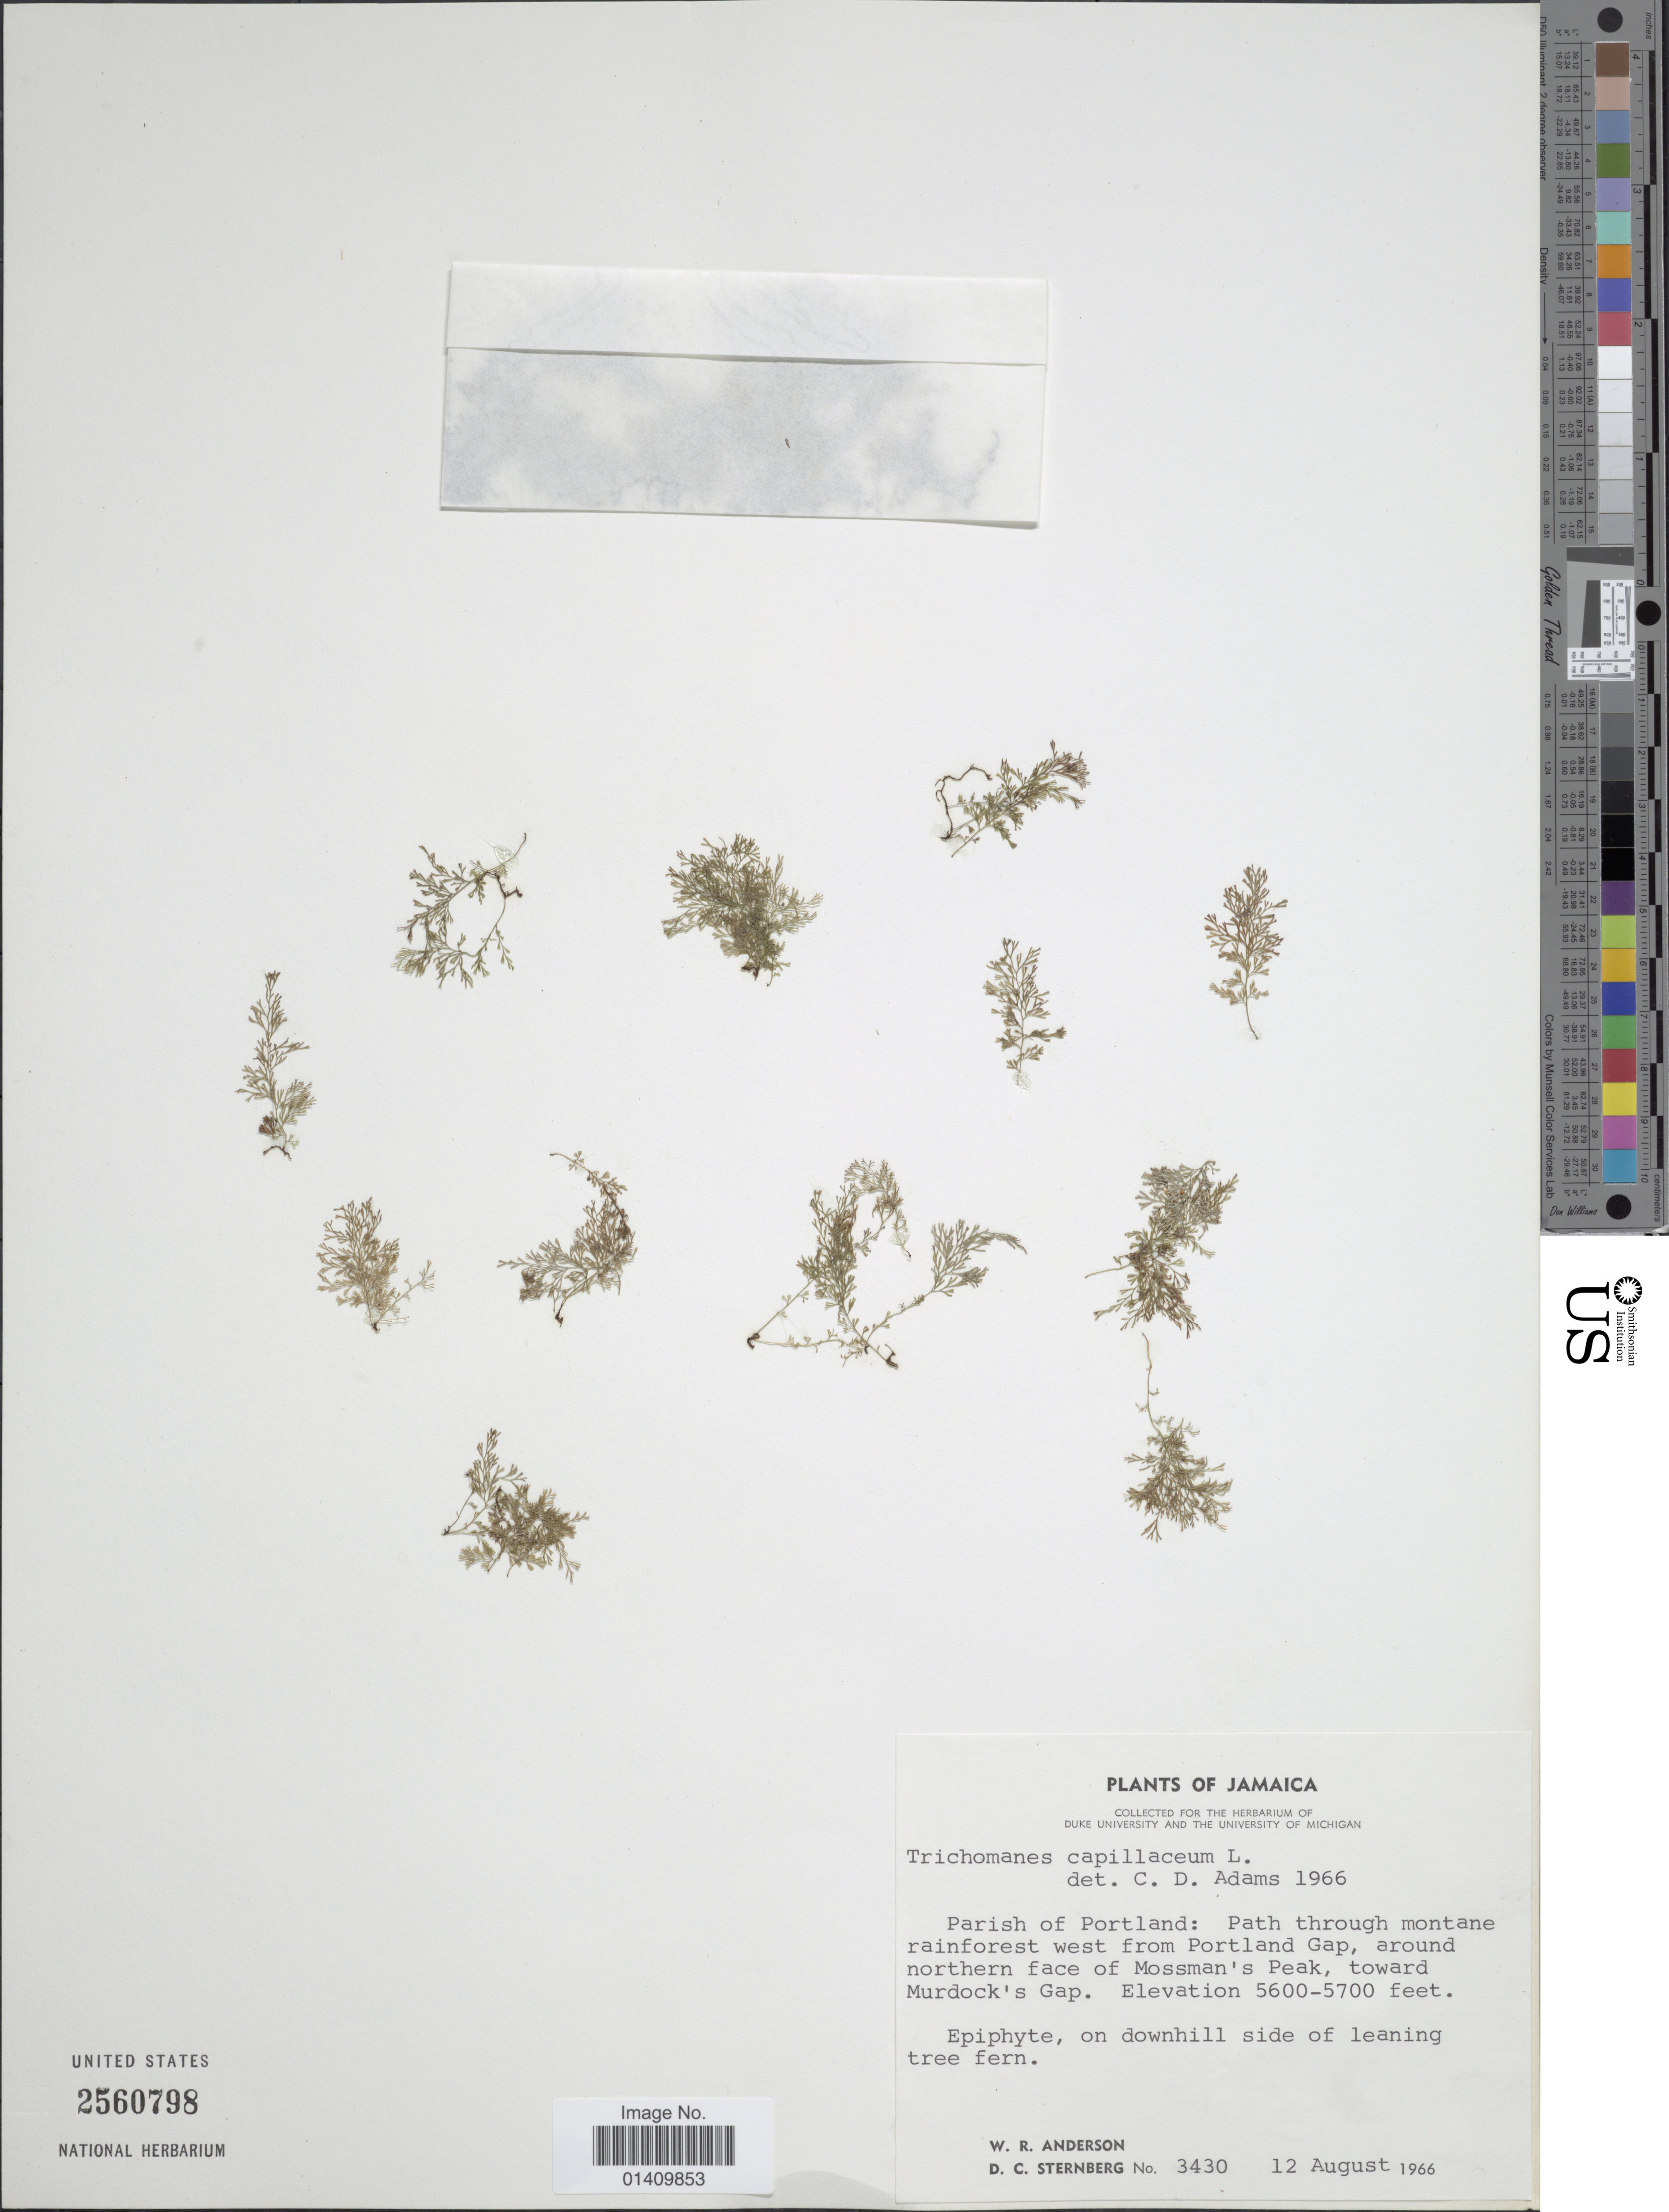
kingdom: Plantae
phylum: Tracheophyta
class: Polypodiopsida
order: Hymenophyllales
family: Hymenophyllaceae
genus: Polyphlebium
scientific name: Polyphlebium capillaceum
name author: (L.) Ebihara & Dubuisson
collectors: W. Anderson & D. Sternberg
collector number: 3430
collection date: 1966-08-12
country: Jamaica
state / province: Portland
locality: Parish of Portland: path through montane rainforest west from Portland Gap, around northern face of Mossmans Peak toward Murdock's Gap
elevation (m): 1707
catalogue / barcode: US 2560798